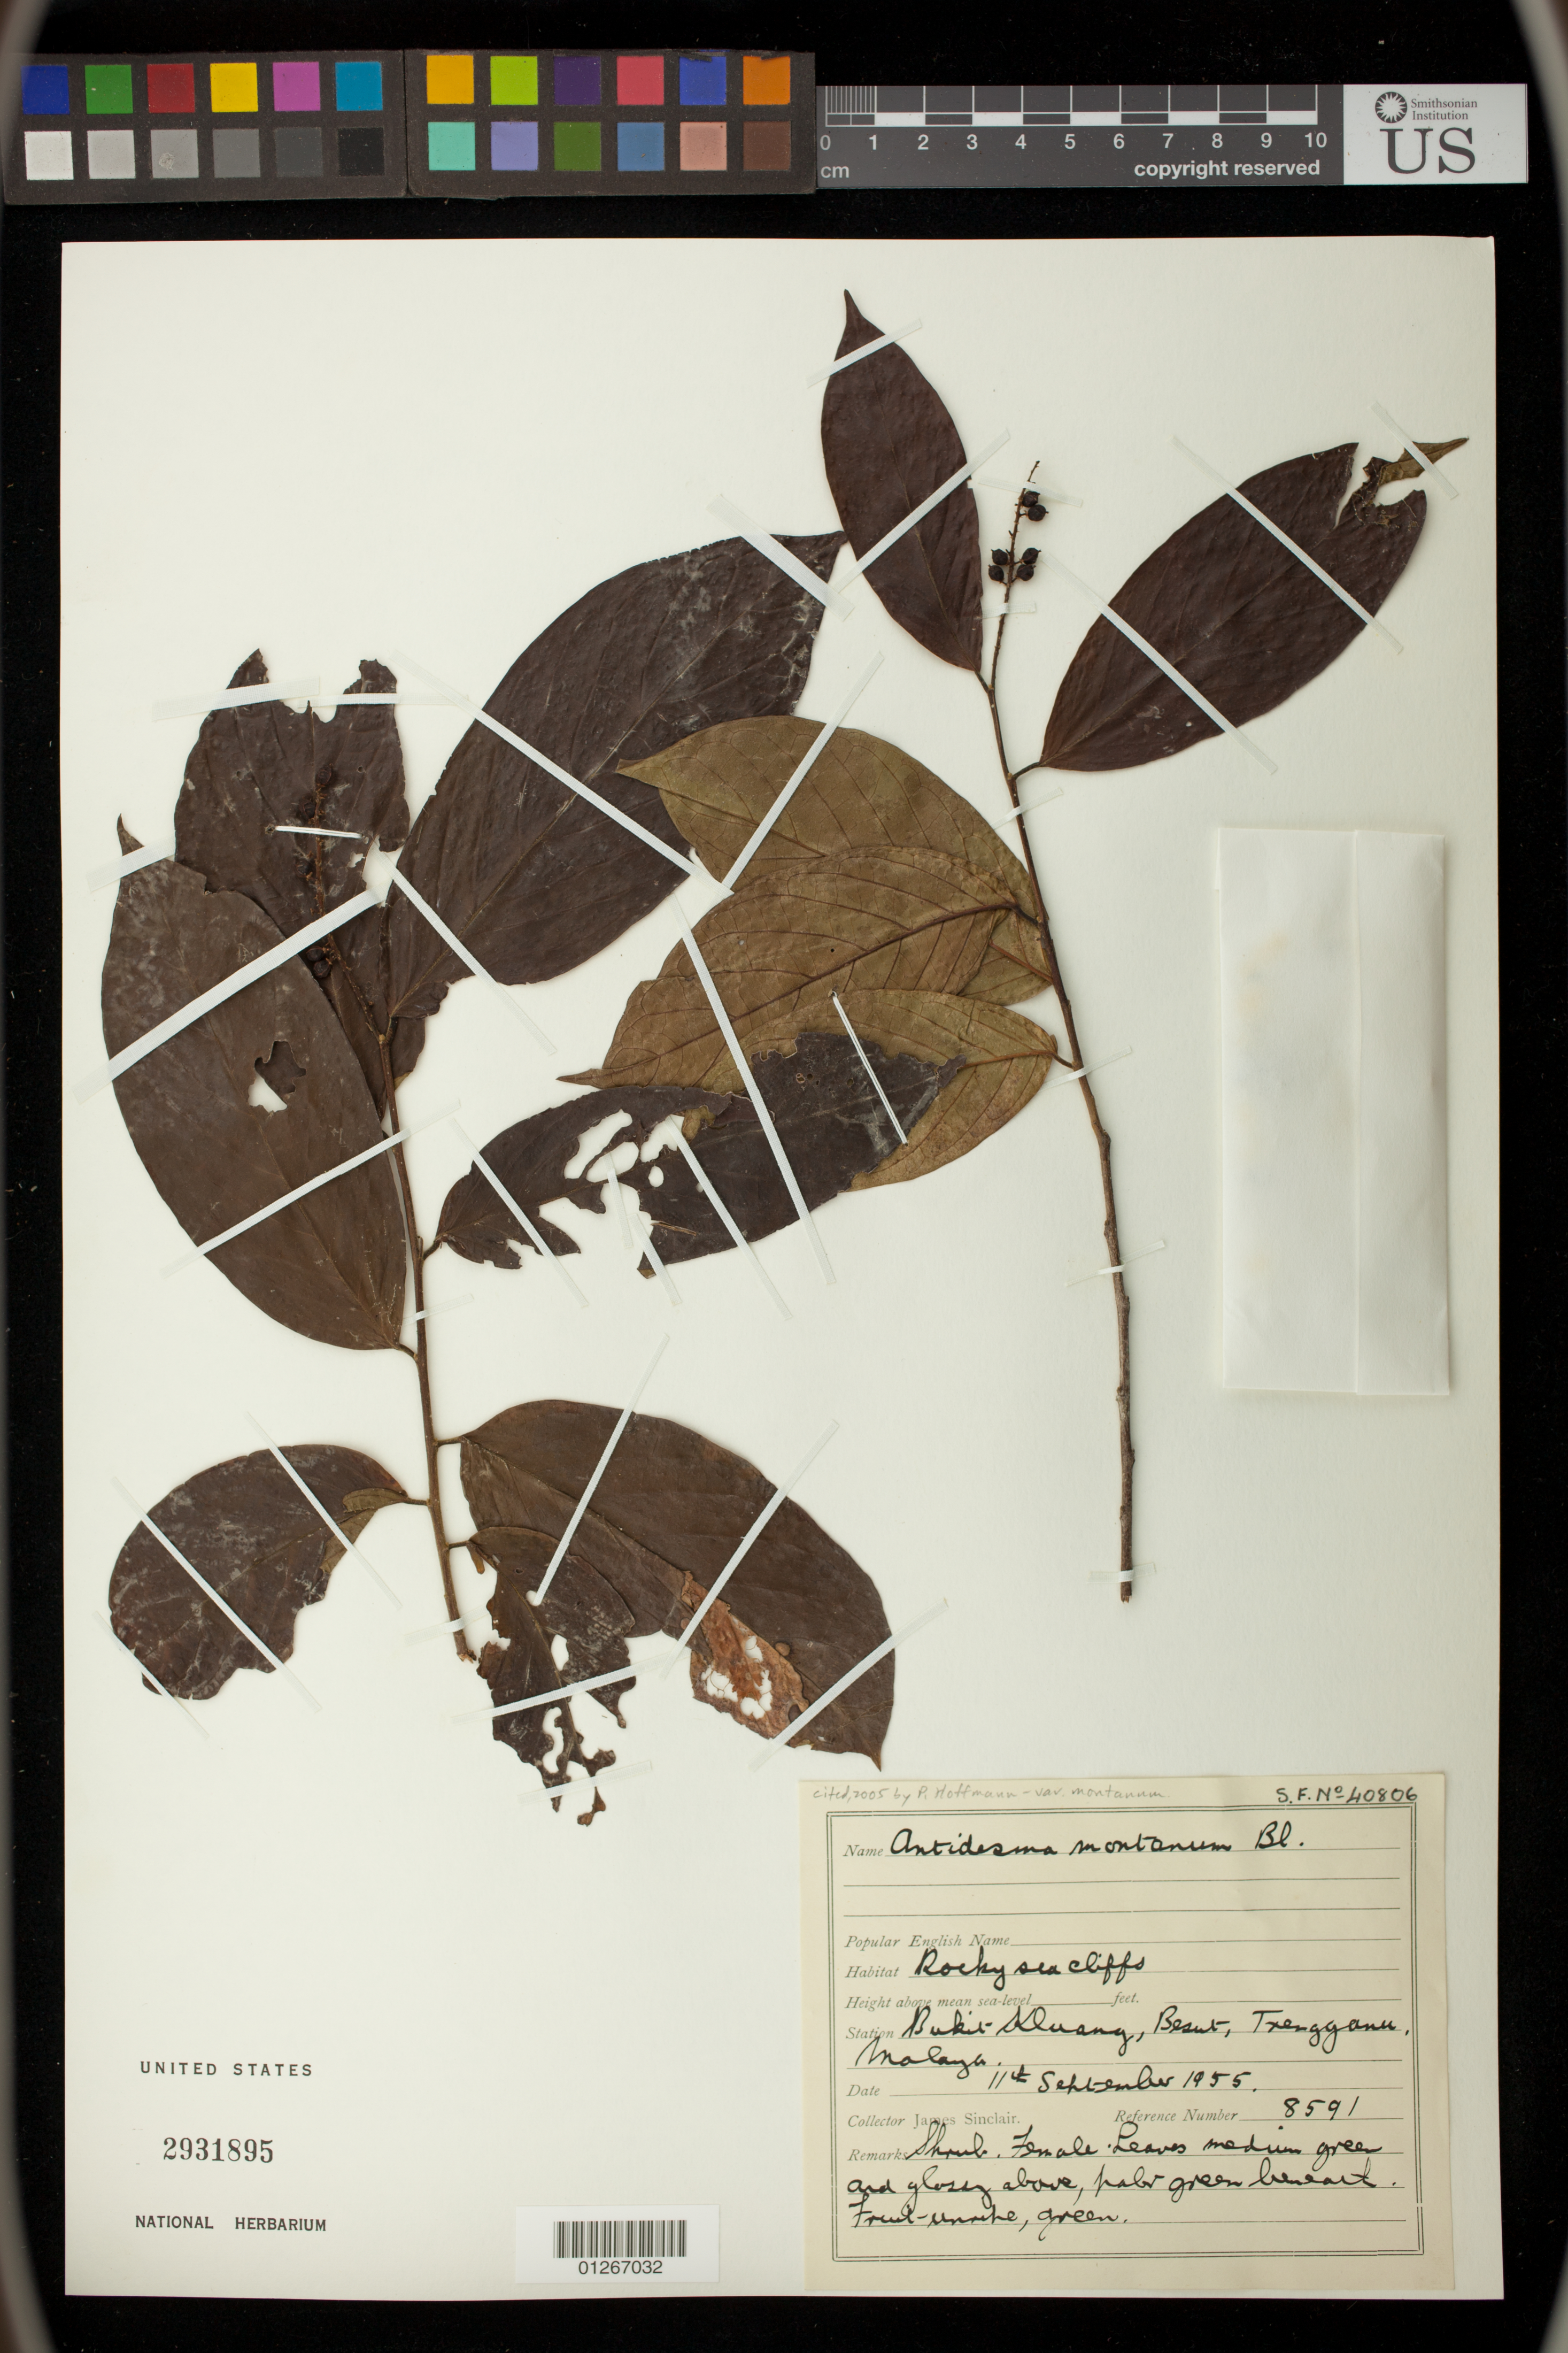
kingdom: Plantae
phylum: Tracheophyta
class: Magnoliopsida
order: Malpighiales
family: Phyllanthaceae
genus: Antidesma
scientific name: Antidesma montanum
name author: Blume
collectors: J. Sinclair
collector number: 8591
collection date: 1955-09-11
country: Malaysia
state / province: Terengganu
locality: Bukit-Khuang, Besut, Trengganu, Malaya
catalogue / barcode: US 2931895